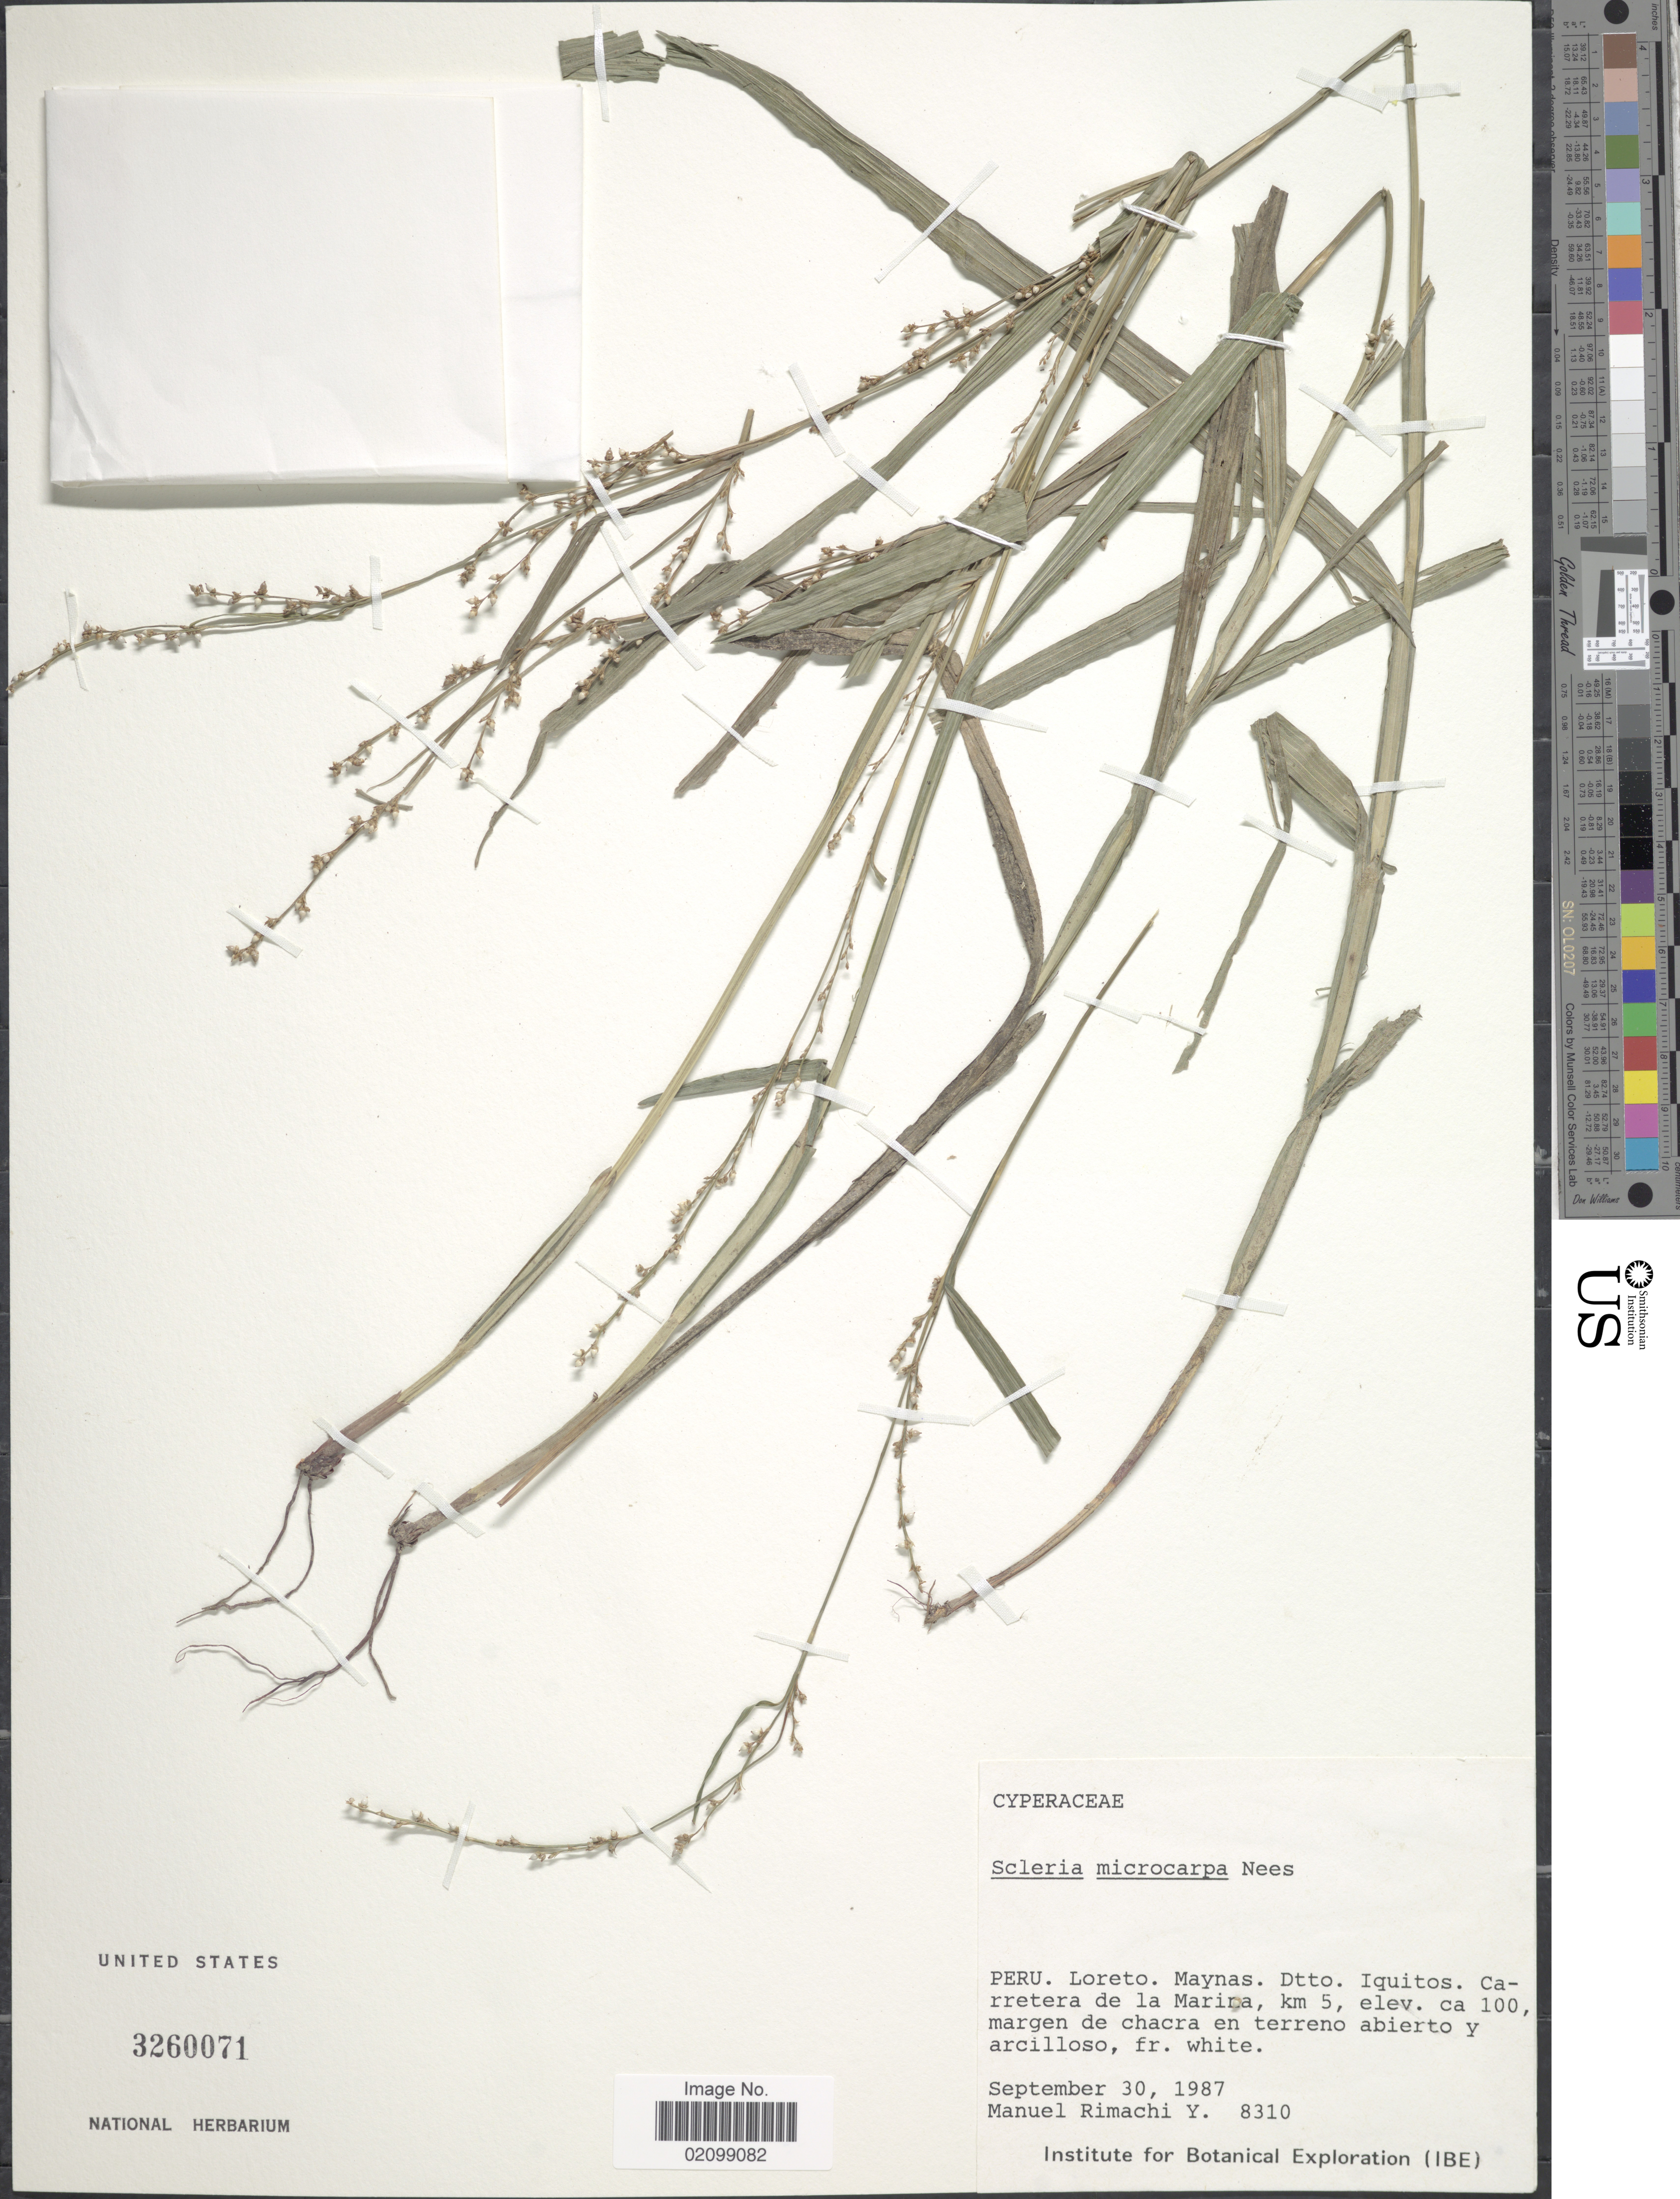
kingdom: Plantae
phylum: Tracheophyta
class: Liliopsida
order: Poales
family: Cyperaceae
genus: Scleria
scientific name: Scleria microcarpa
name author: Nees ex Kunth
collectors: M. Rimachi Y.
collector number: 8310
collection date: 1987-09-30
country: Peru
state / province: Loreto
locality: Maynas. Dtto.Iquitos. Carretera de la Mariba, km 5. margen de chacra en terreno abierto y arcilloso.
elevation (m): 100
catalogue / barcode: US 3260071